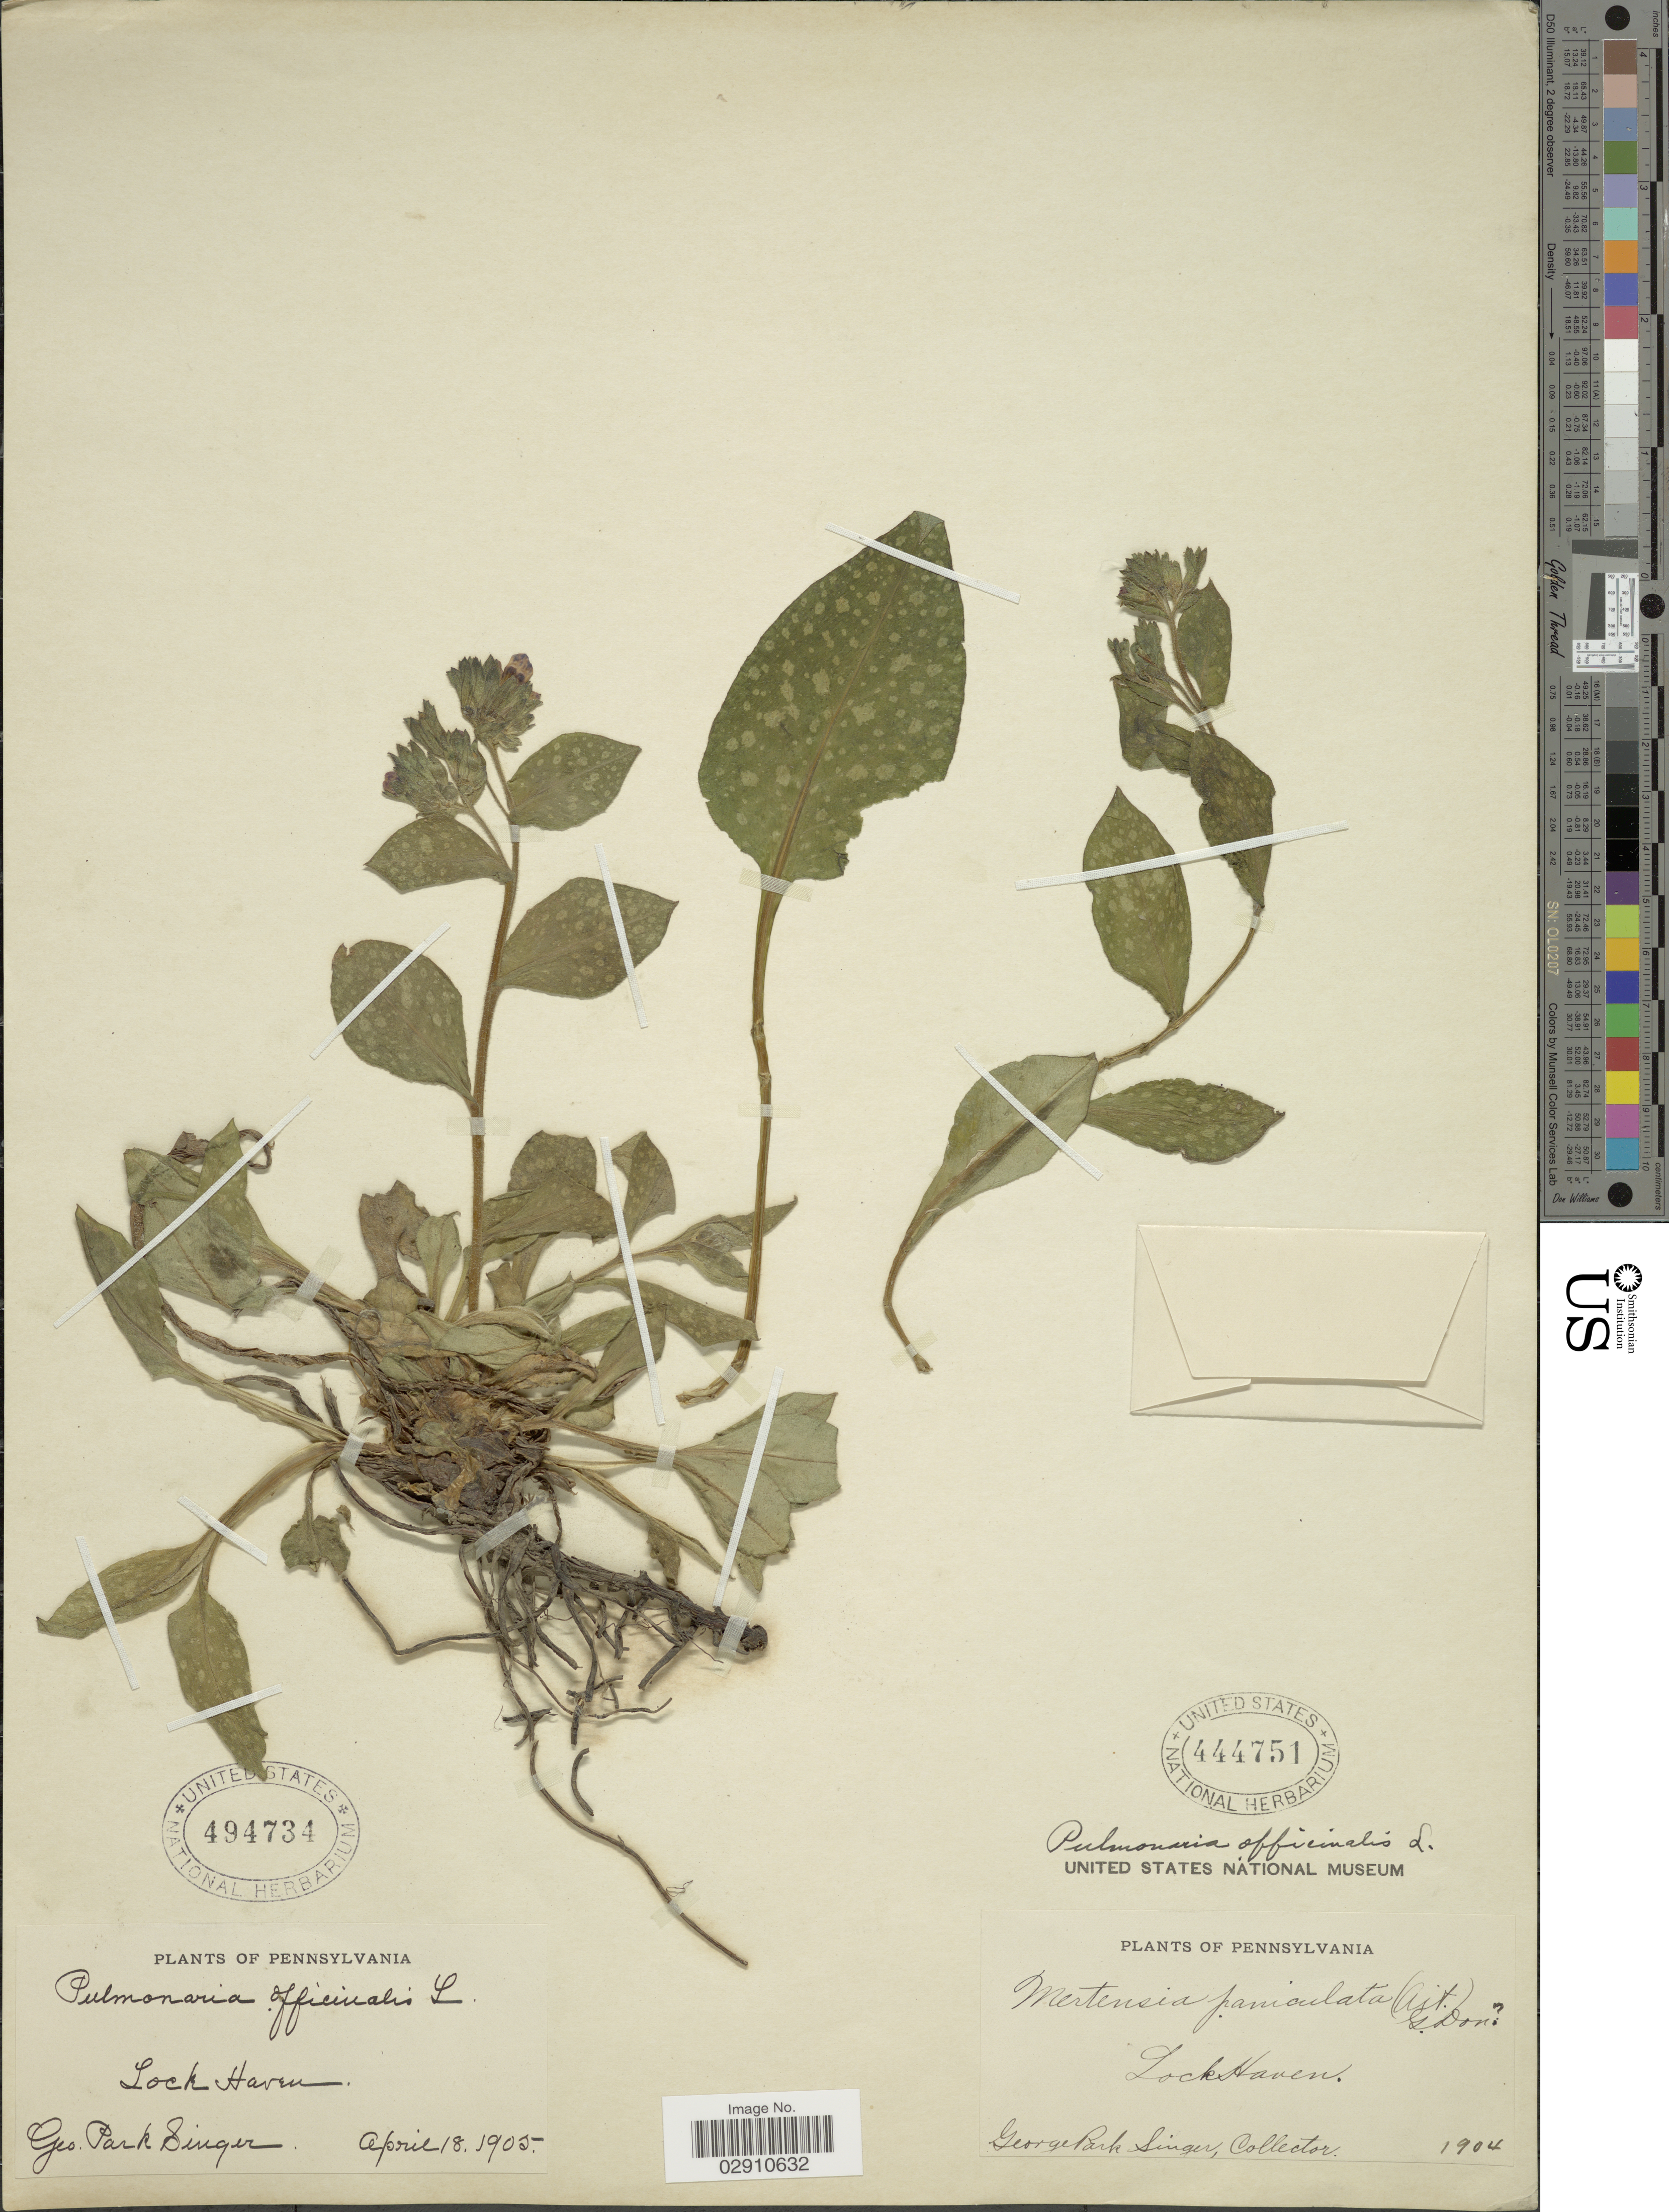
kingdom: Plantae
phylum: Tracheophyta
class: Magnoliopsida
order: Boraginales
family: Boraginaceae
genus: Pulmonaria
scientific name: Pulmonaria officinalis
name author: L.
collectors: G. Singer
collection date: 1904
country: United States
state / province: Pennsylvania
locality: Lock Haven.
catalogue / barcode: US 444751-2